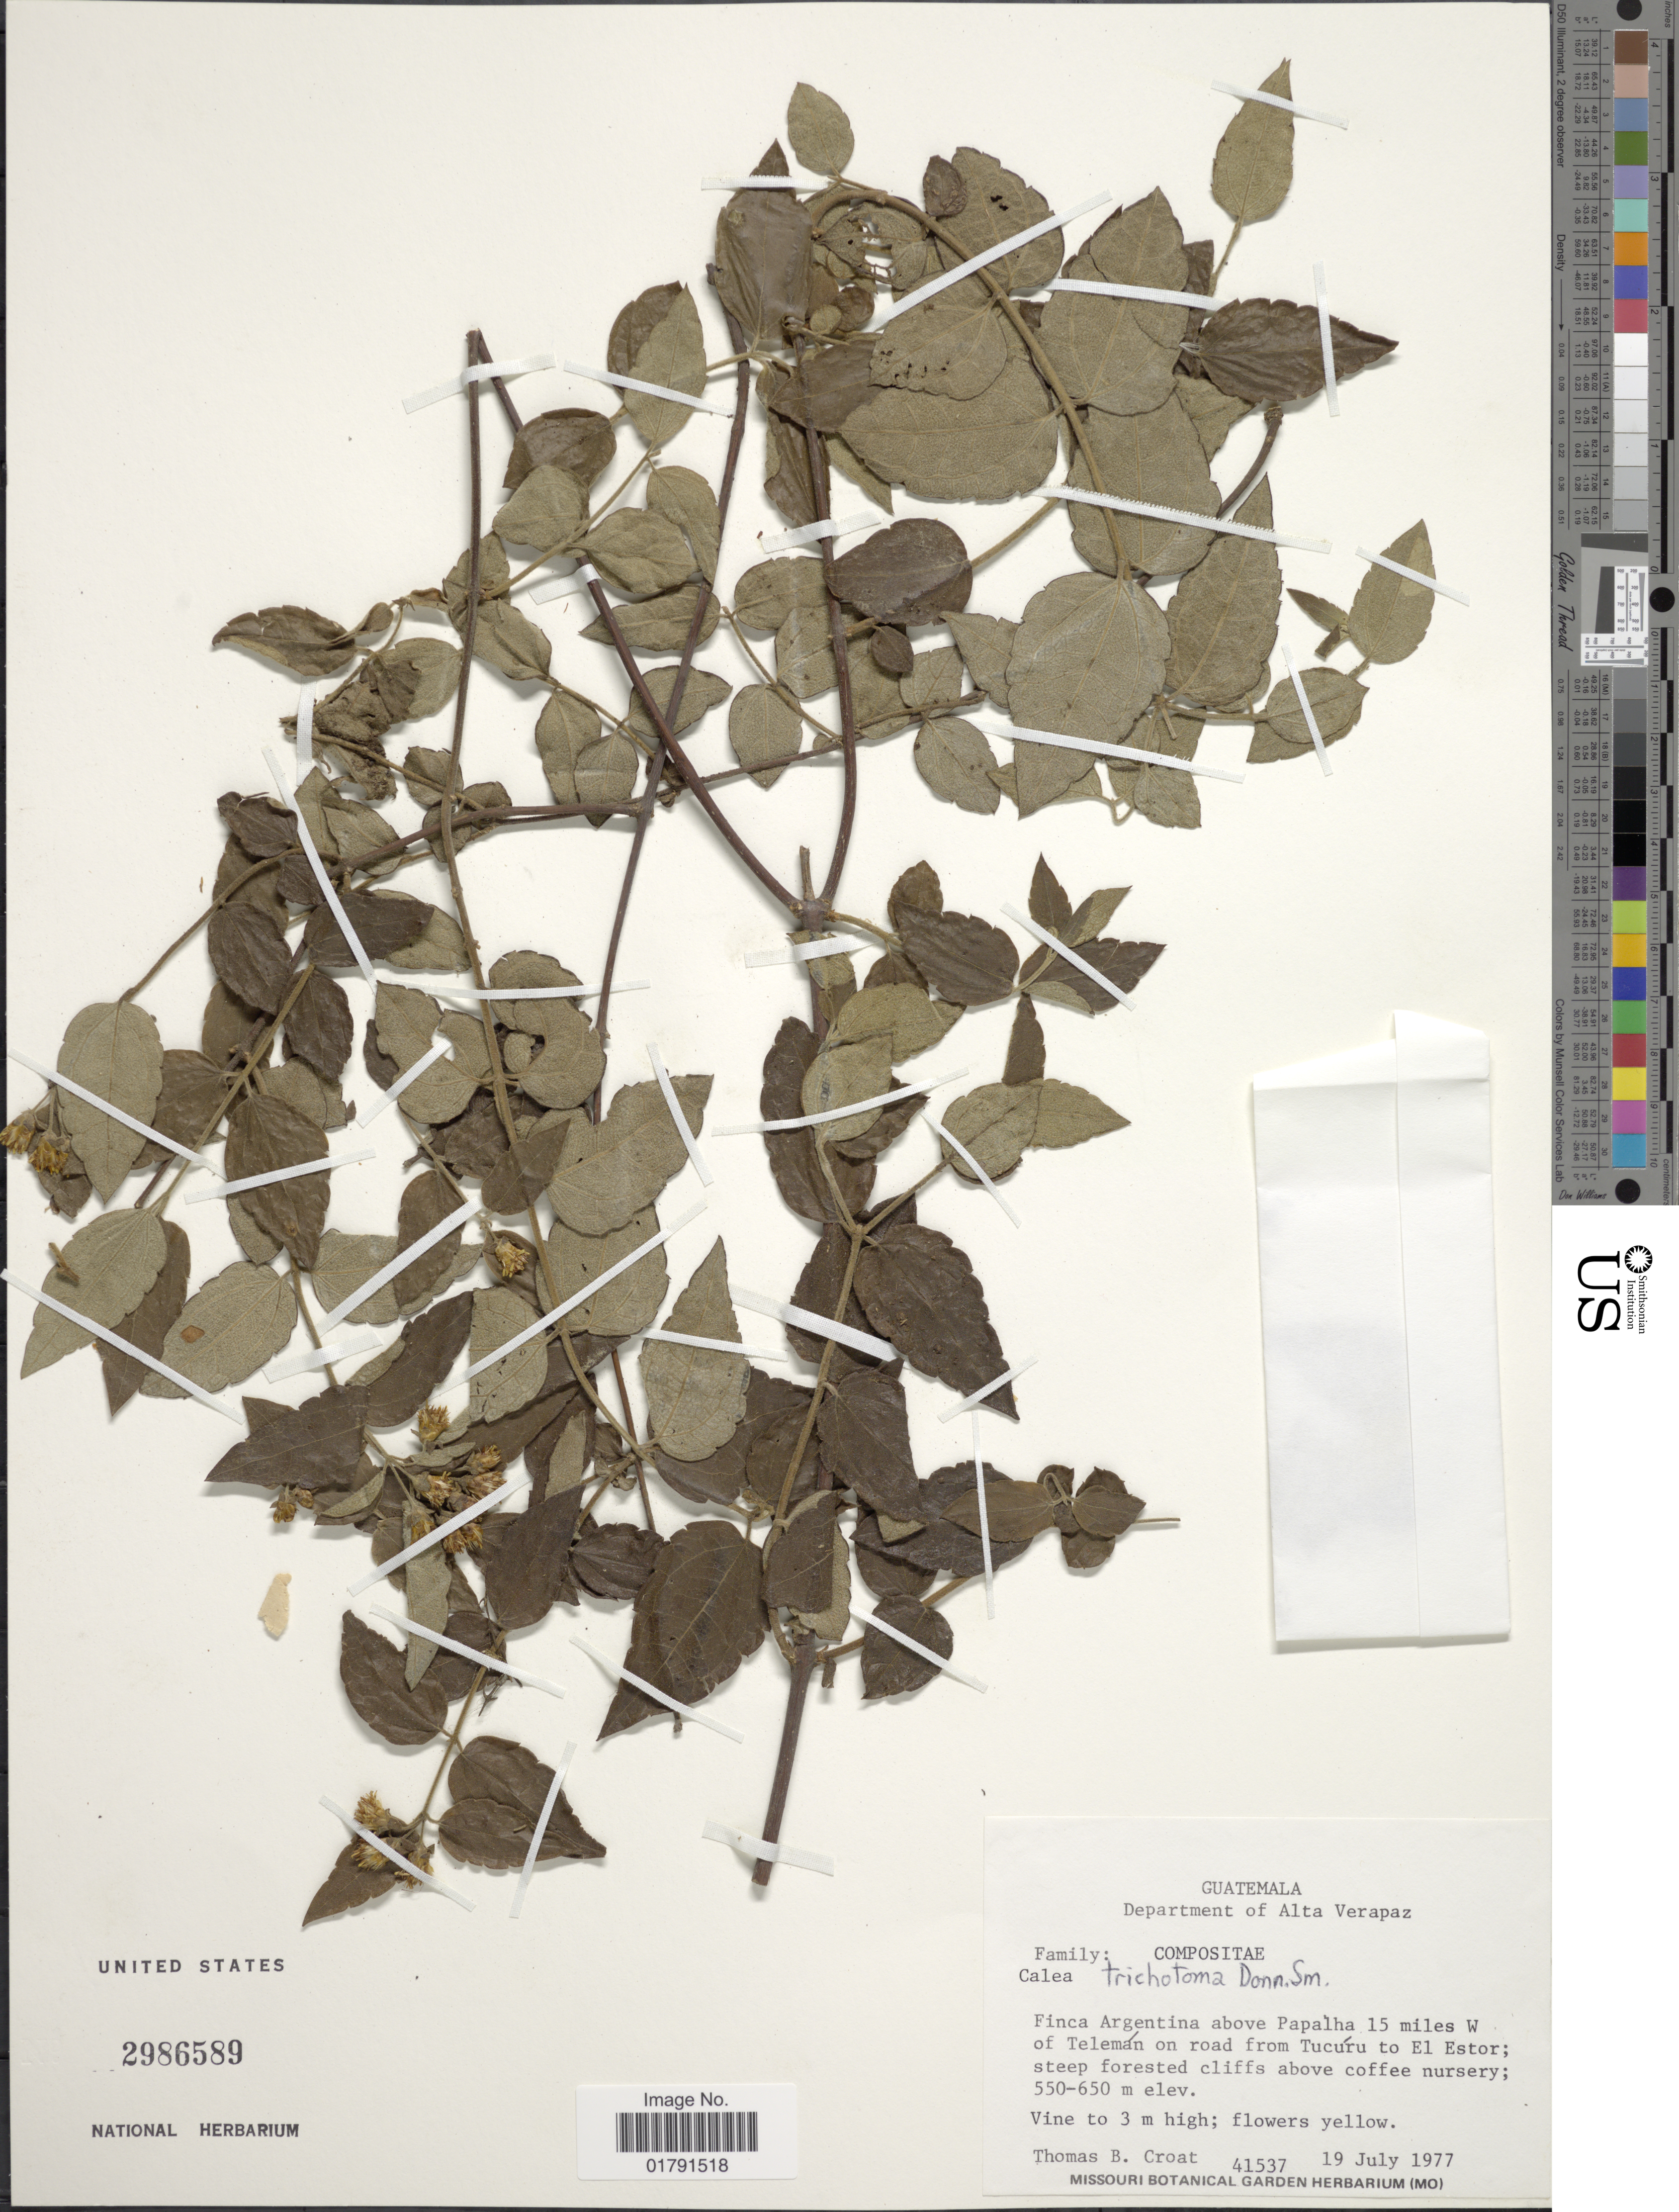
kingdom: Plantae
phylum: Tracheophyta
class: Magnoliopsida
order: Asterales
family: Asteraceae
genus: Calea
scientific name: Calea trichotoma var. trichotoma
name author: Donn. Sm.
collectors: T. B. Croat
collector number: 41537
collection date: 1977-07-19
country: Guatemala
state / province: Alta Verapaz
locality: Finca Argentina above Papalha 15 miles W of Teleman on road from Tucuru to El Estor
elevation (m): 550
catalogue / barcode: US 2986589